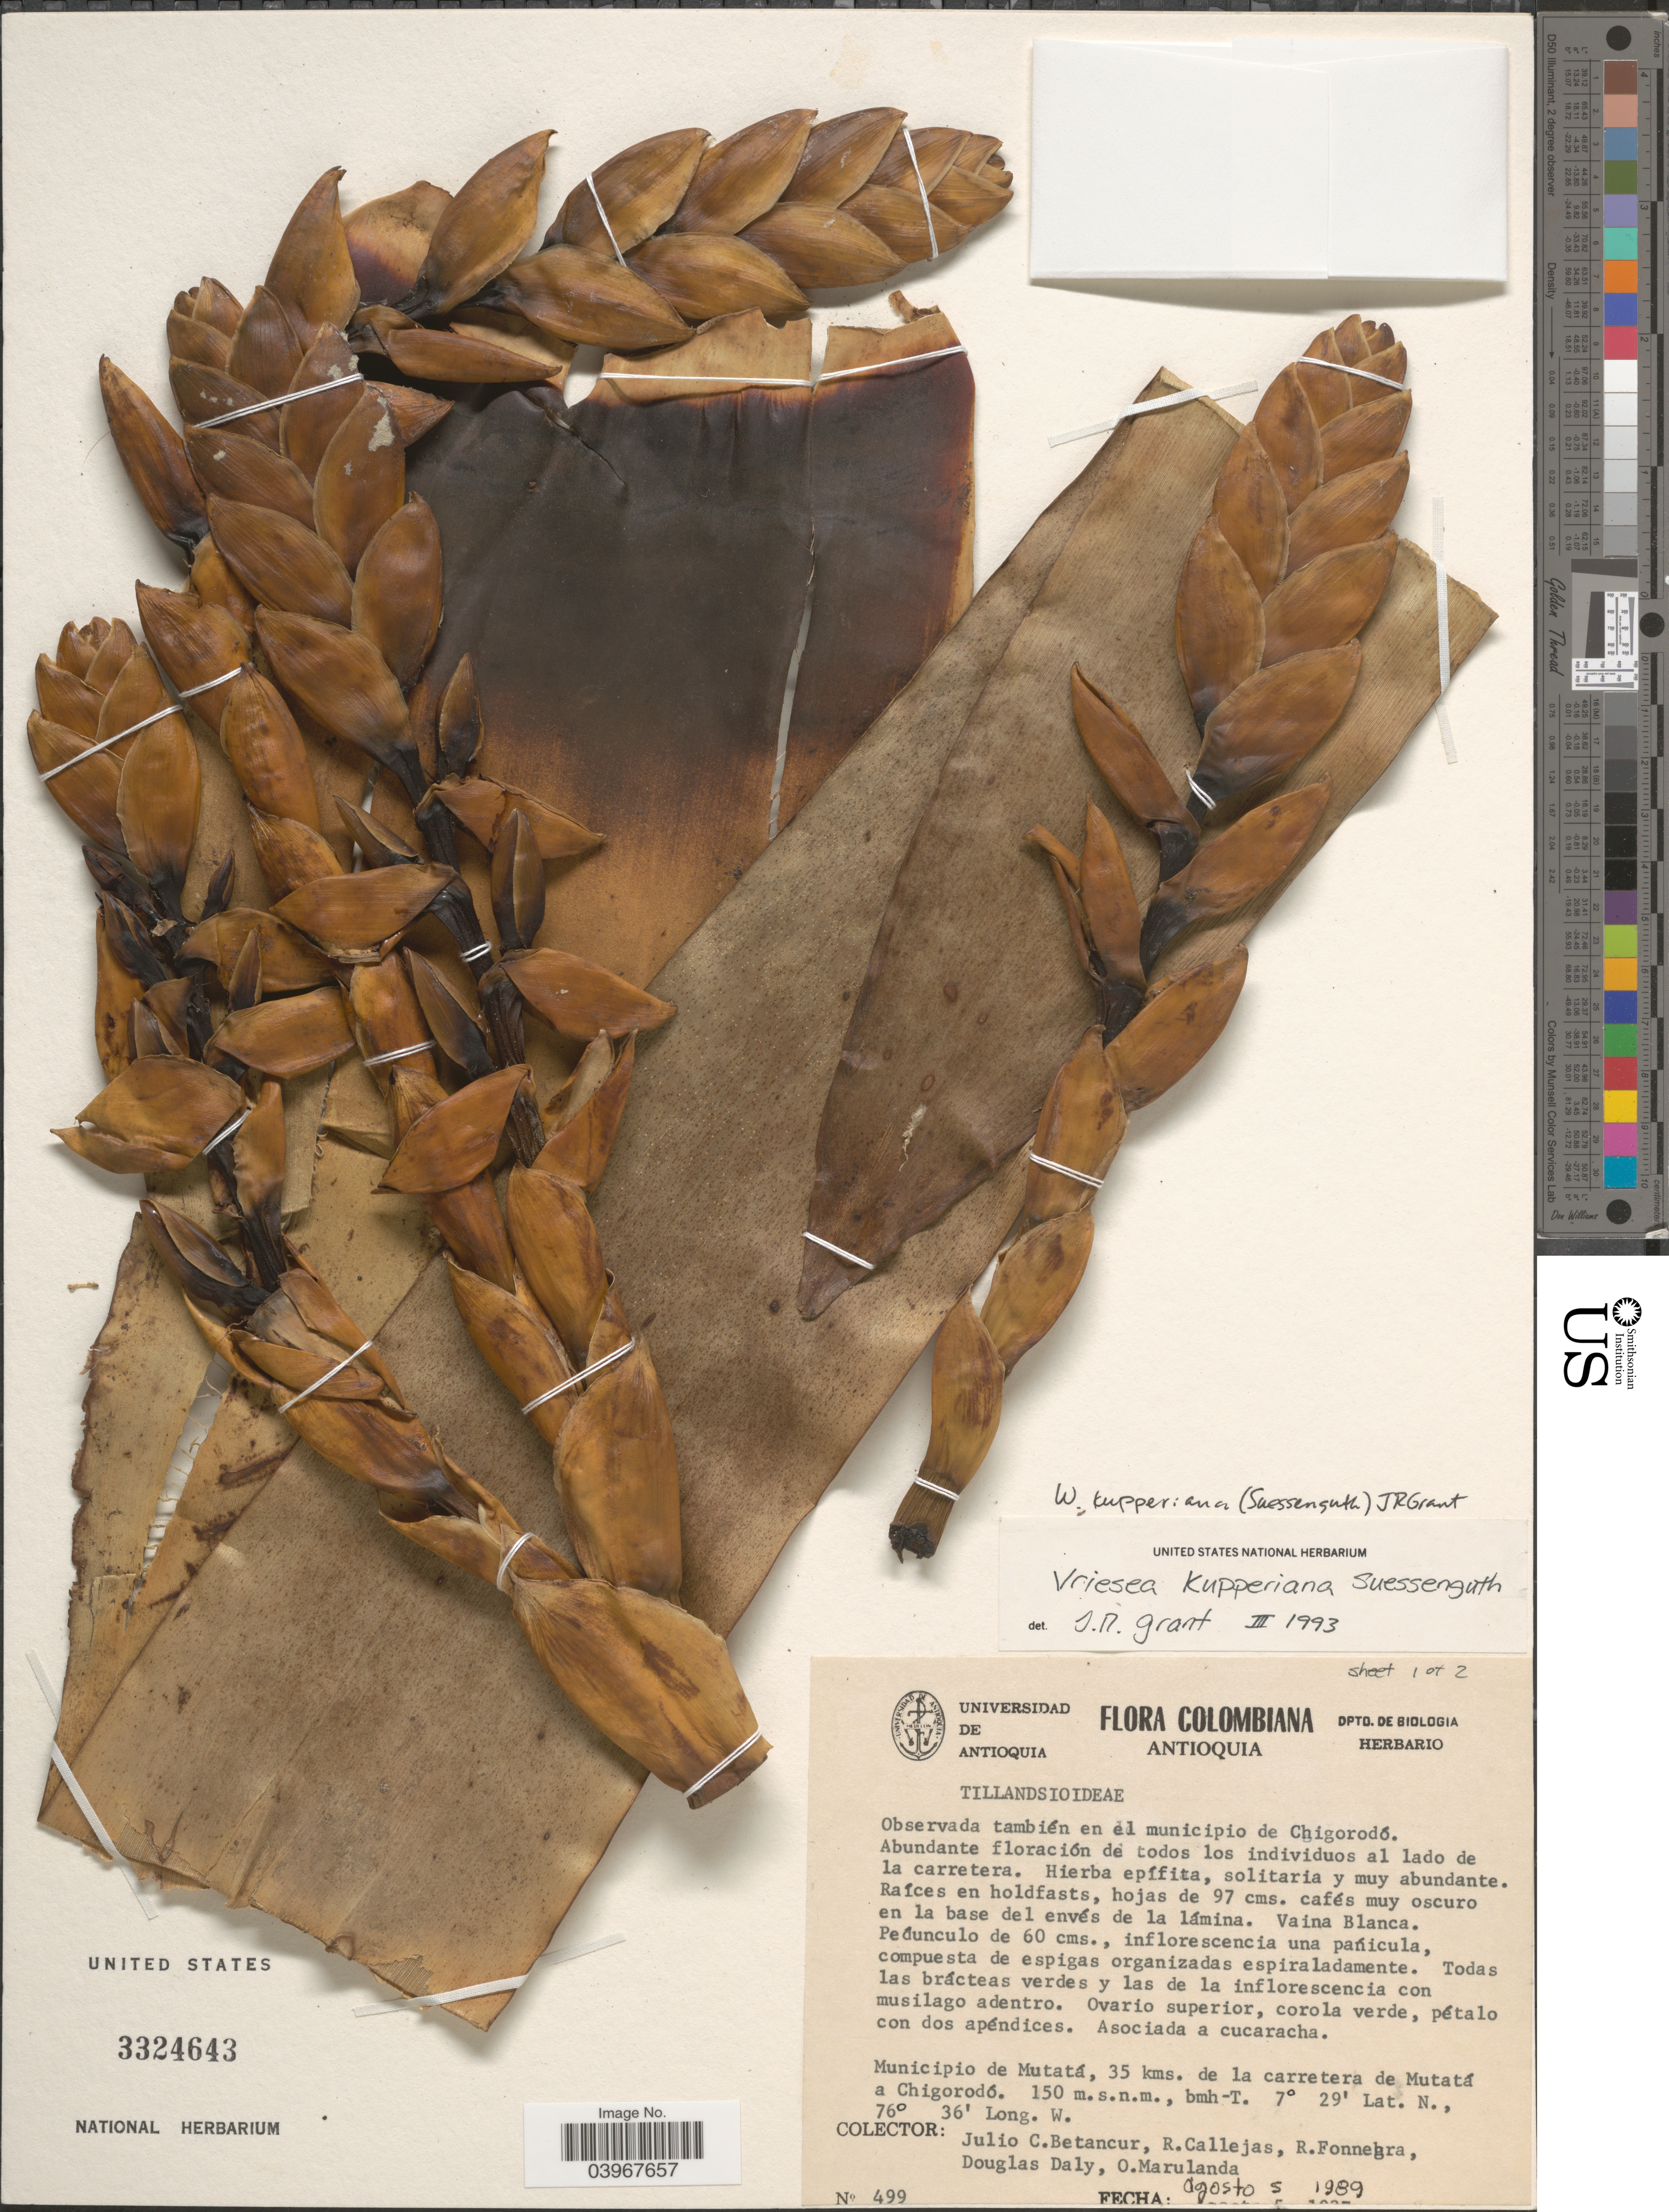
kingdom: Plantae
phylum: Tracheophyta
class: Liliopsida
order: Poales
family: Bromeliaceae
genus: Werauhia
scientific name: Werauhia kupperiana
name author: (Suess.) J.R. Grant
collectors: J. C. Betancur, R. Callejas, R. Fonnegra, D. C. Daly & O. Marulanda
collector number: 499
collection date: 1989-08-05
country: Colombia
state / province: Antioquia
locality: Municipio de Mutatá, 35 kms. de la carretera de Mutatá a Chigorodó.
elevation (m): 150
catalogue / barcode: US 3324643